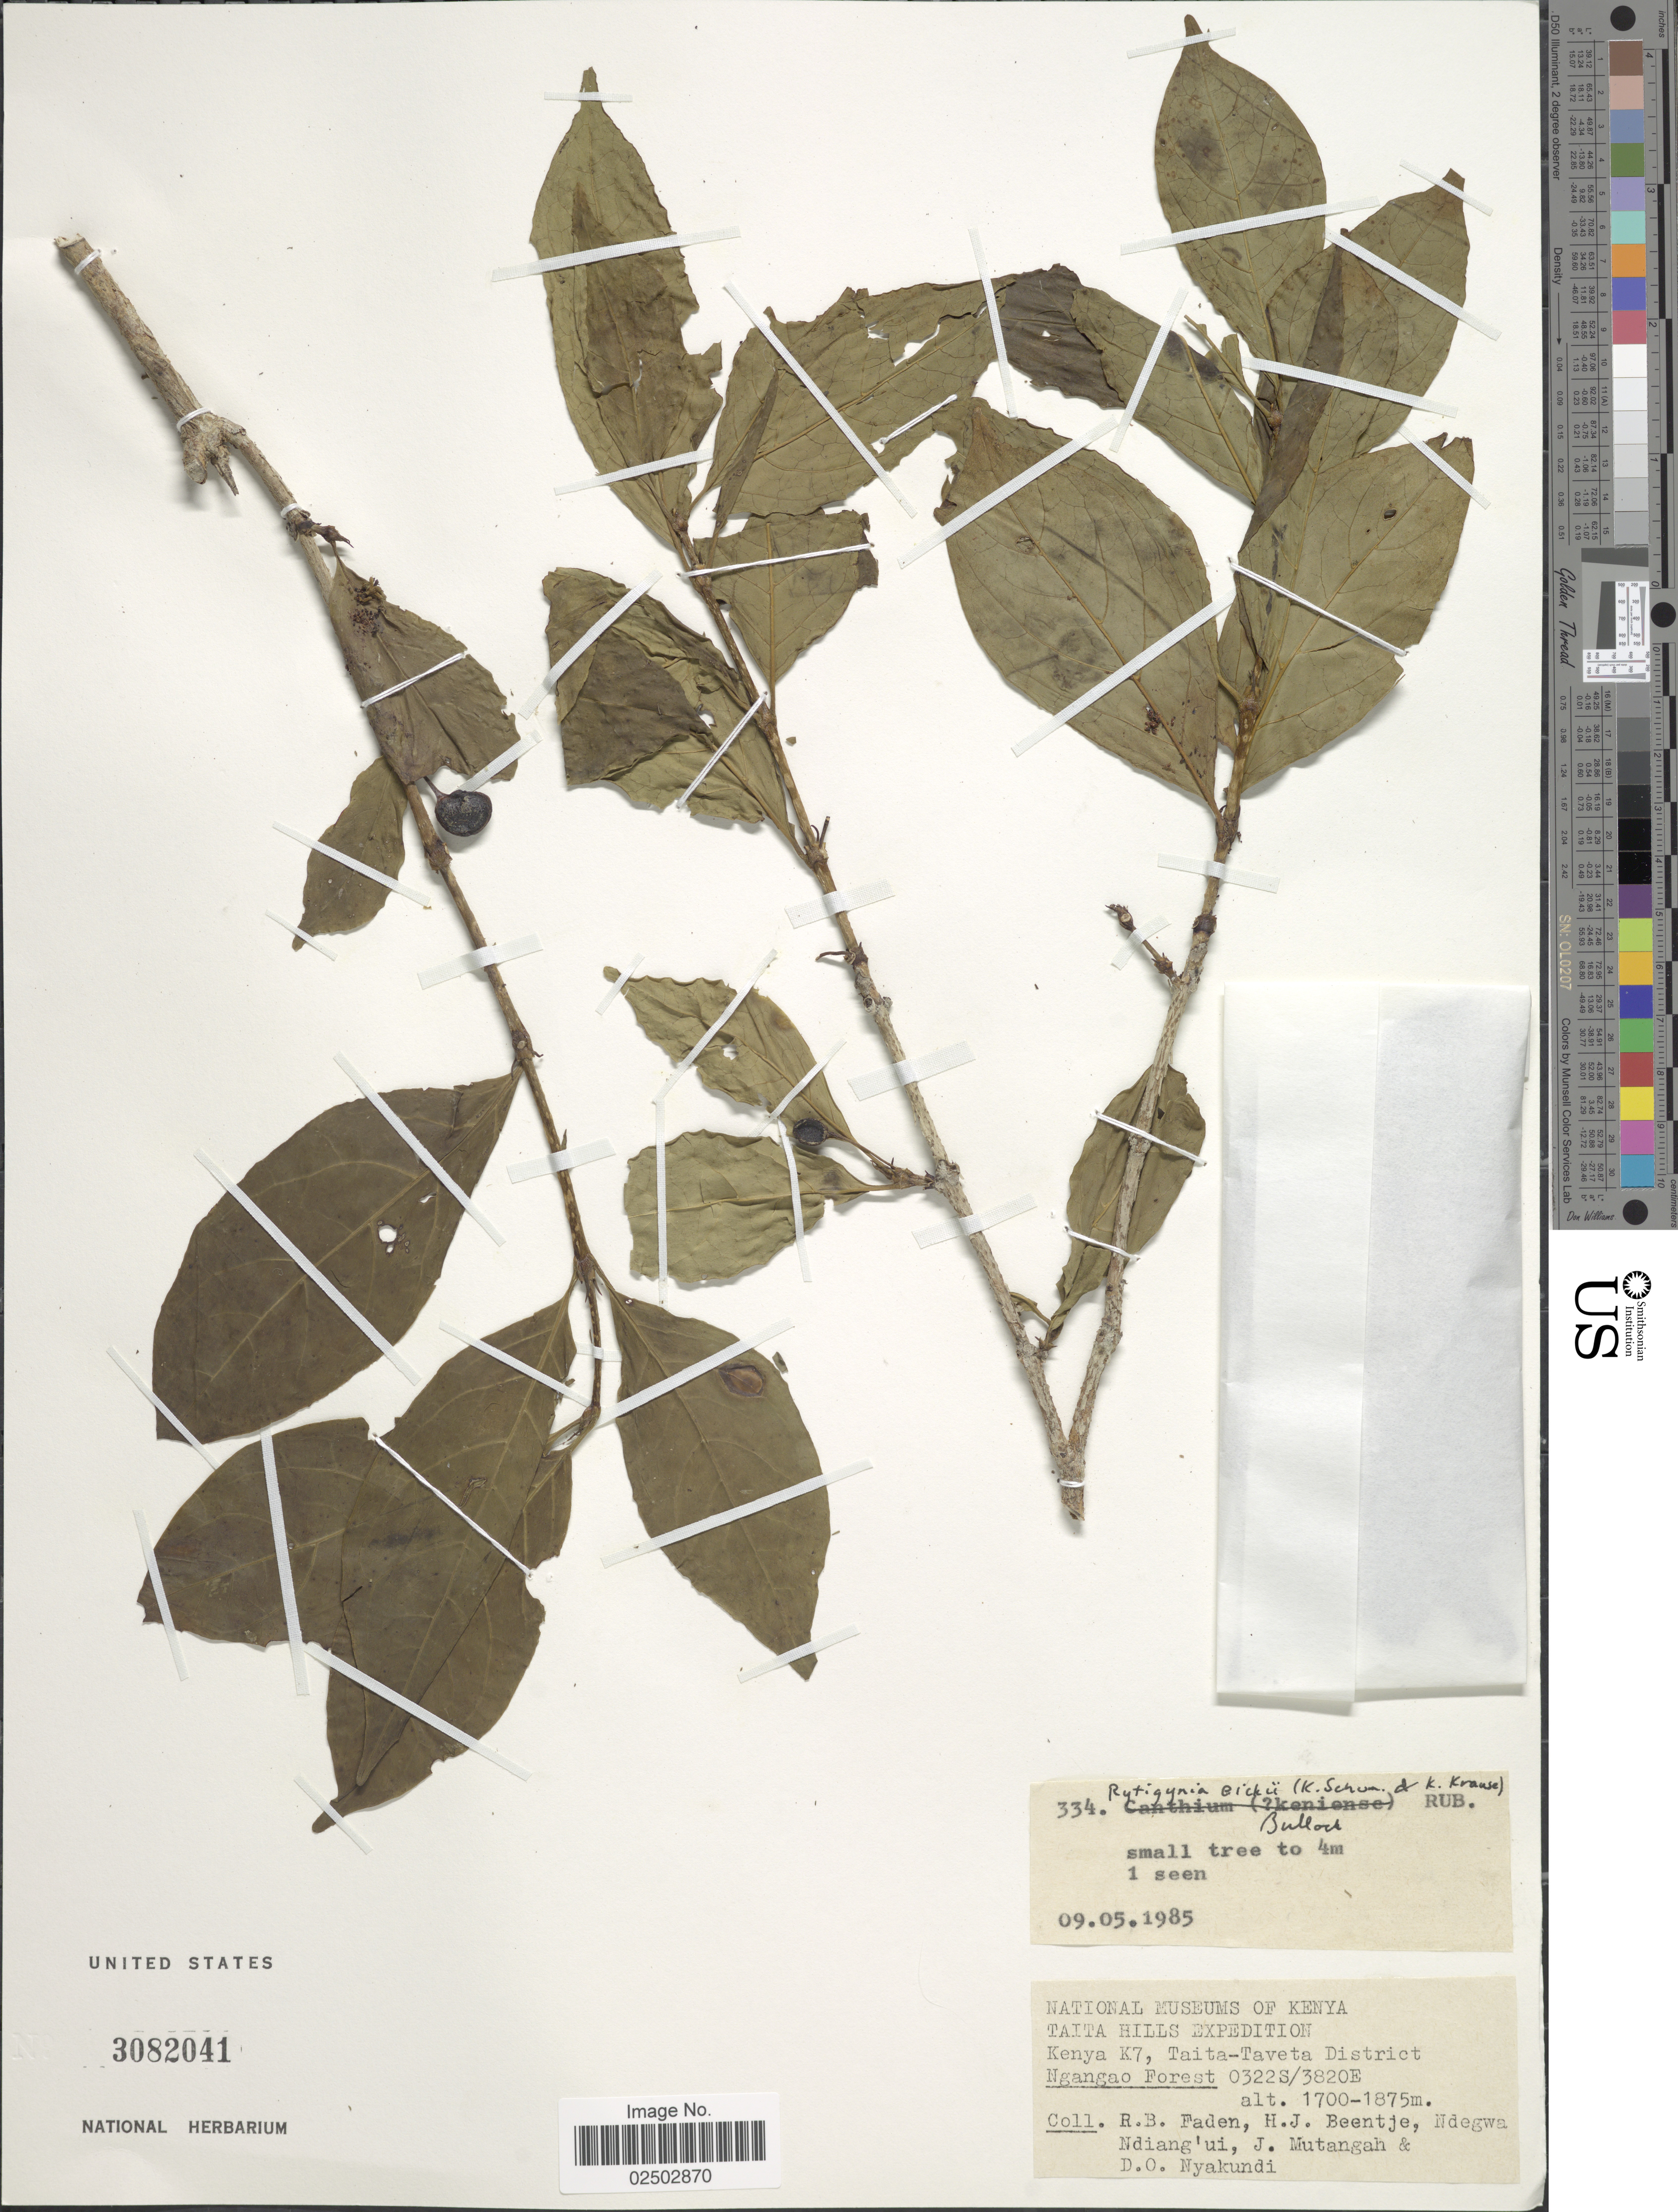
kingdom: Plantae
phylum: Tracheophyta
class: Magnoliopsida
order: Gentianales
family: Rubiaceae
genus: Rytigynia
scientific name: Rytigynia eickii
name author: (K. Schum. & K. Krause) Bullock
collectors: R. B. Faden, H. J. Beentje, Ndegwa Ndiang'ui, J. Mutangah & D. Nyakundi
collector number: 334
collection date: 1985-05-09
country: Kenya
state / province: Taita Taveta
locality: Taita Hills, Kenya, K7, Taita-Taveta District, Ngangao Forest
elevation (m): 1700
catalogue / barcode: US 3082041